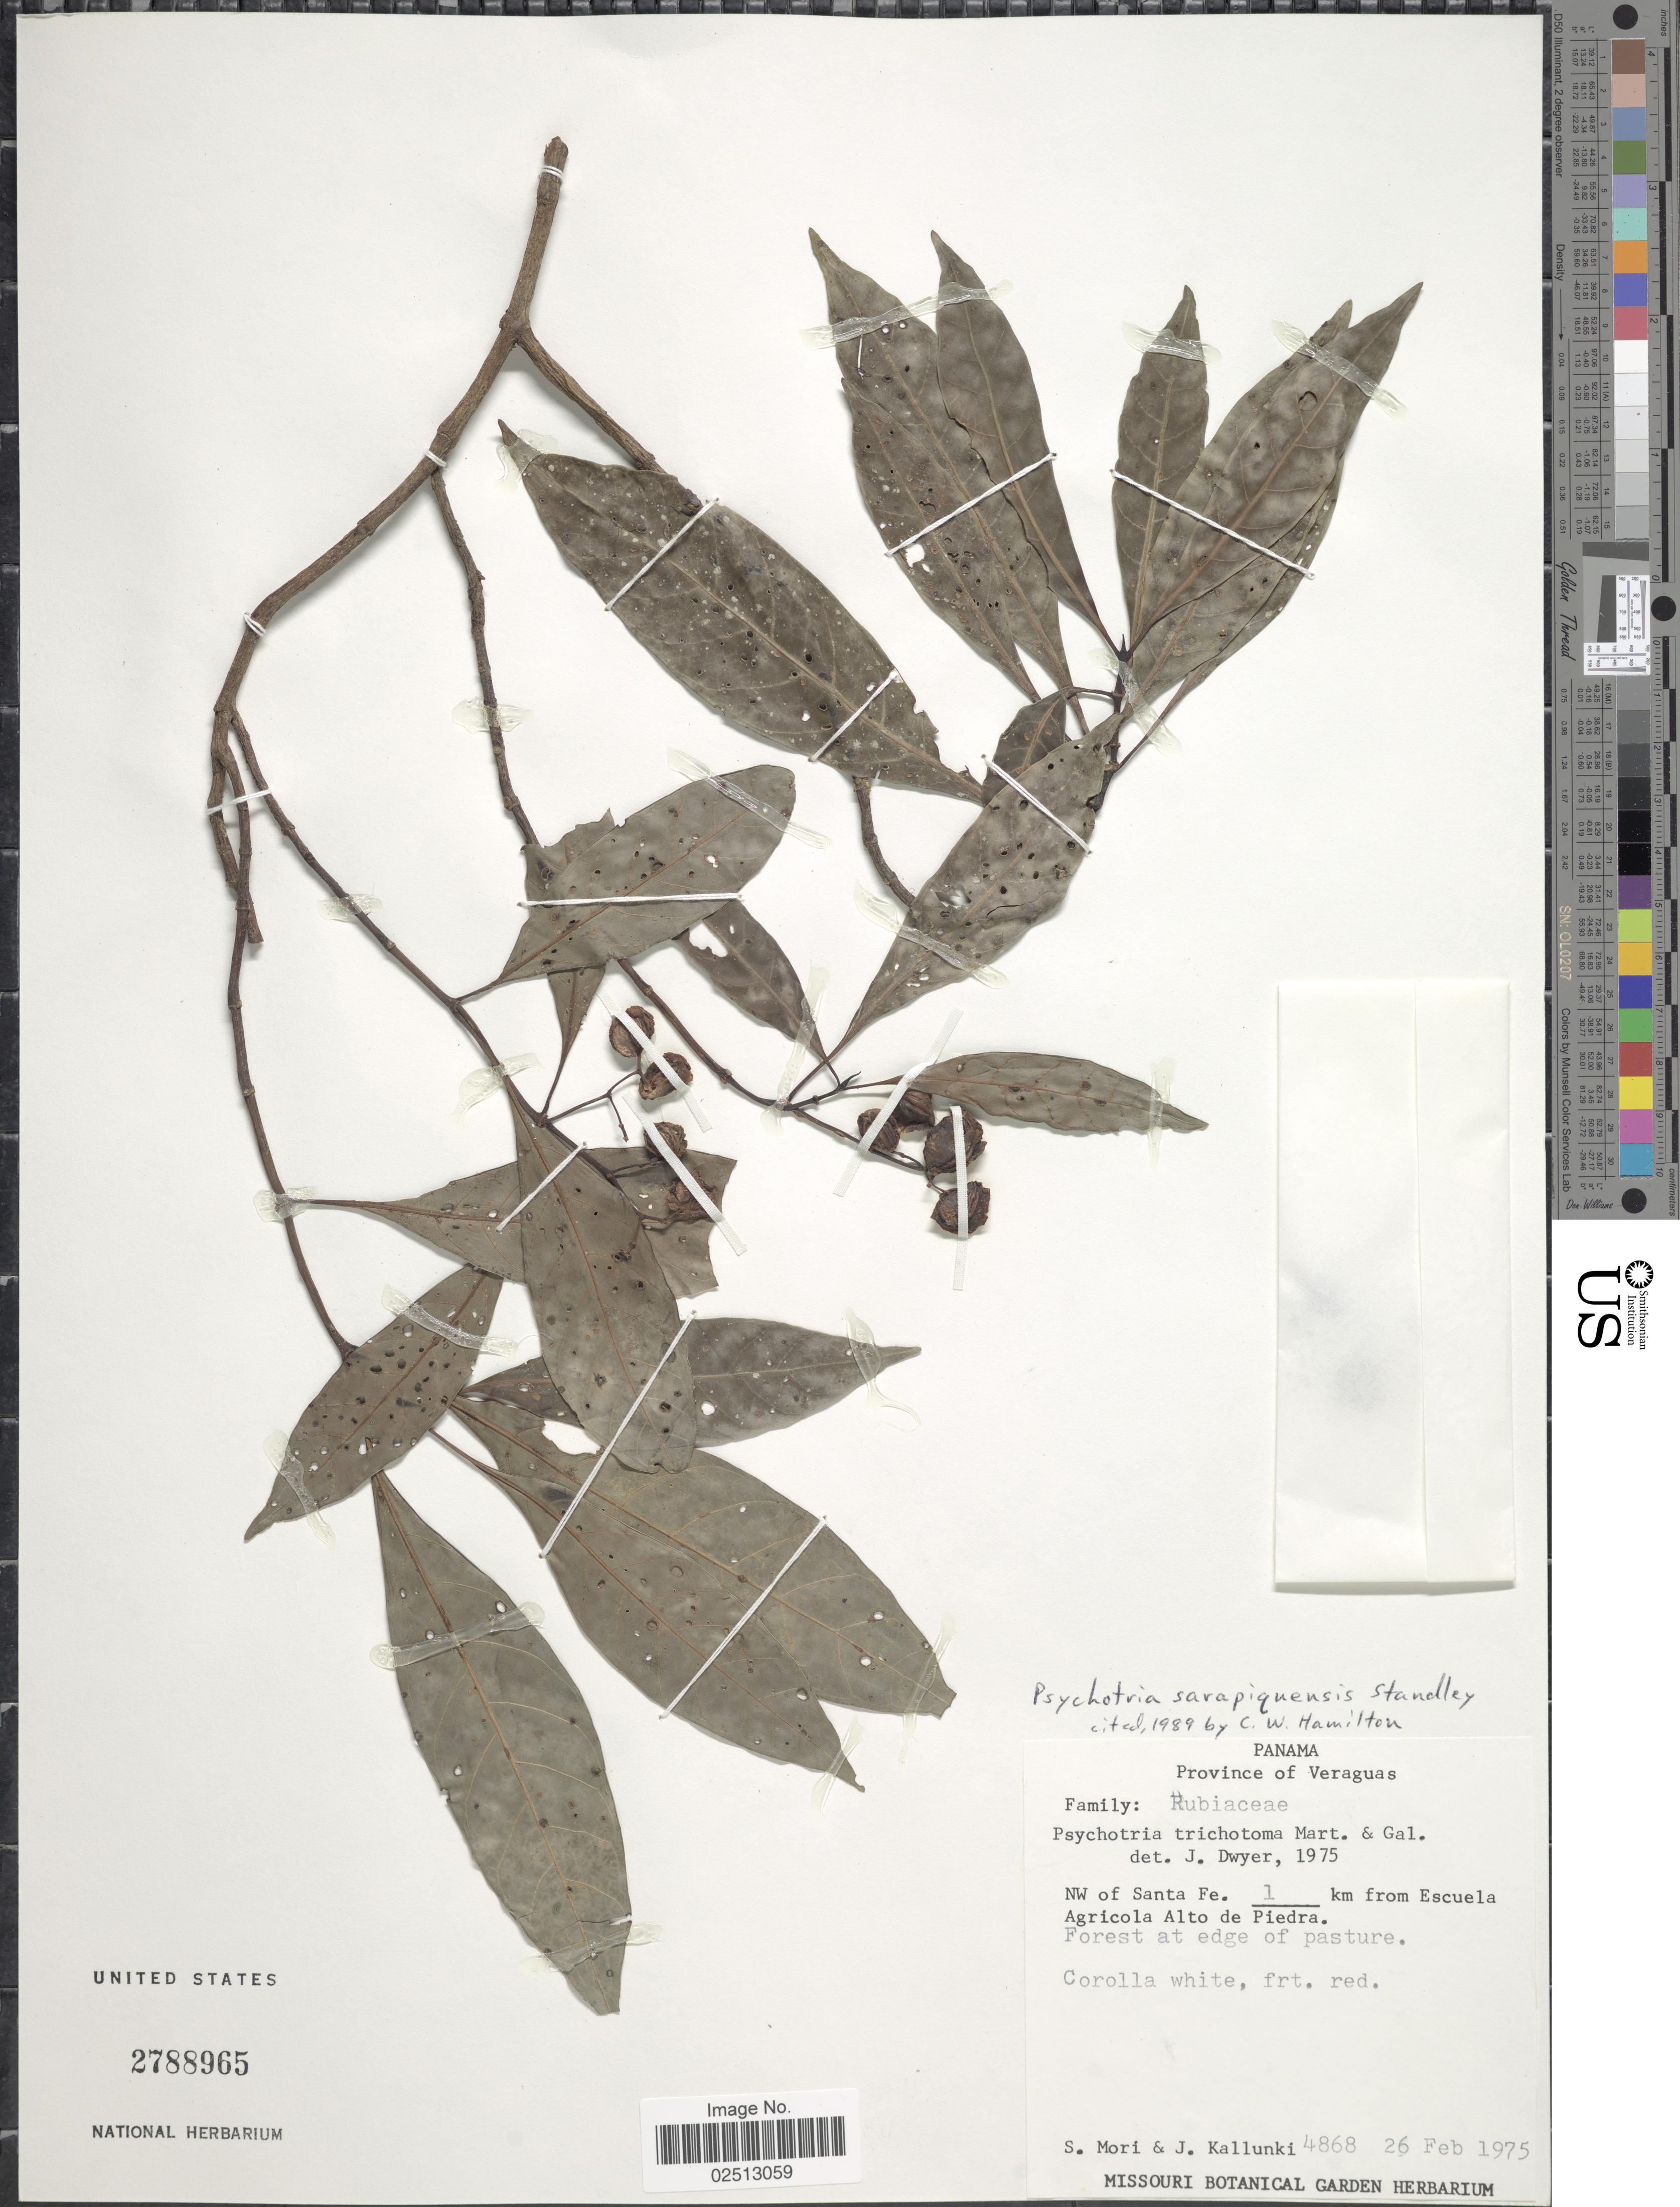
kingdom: Plantae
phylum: Tracheophyta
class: Magnoliopsida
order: Gentianales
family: Rubiaceae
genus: Psychotria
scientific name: Psychotria sarapiquensis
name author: Standl.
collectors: S. Mori & J. Kallunki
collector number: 4868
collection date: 1975-02-26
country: Panama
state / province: Veraguas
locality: Province of Veraguas. NW of Santa Fe. 1 km from Escuela Agricola Alto de Piedra.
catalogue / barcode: US 2788965